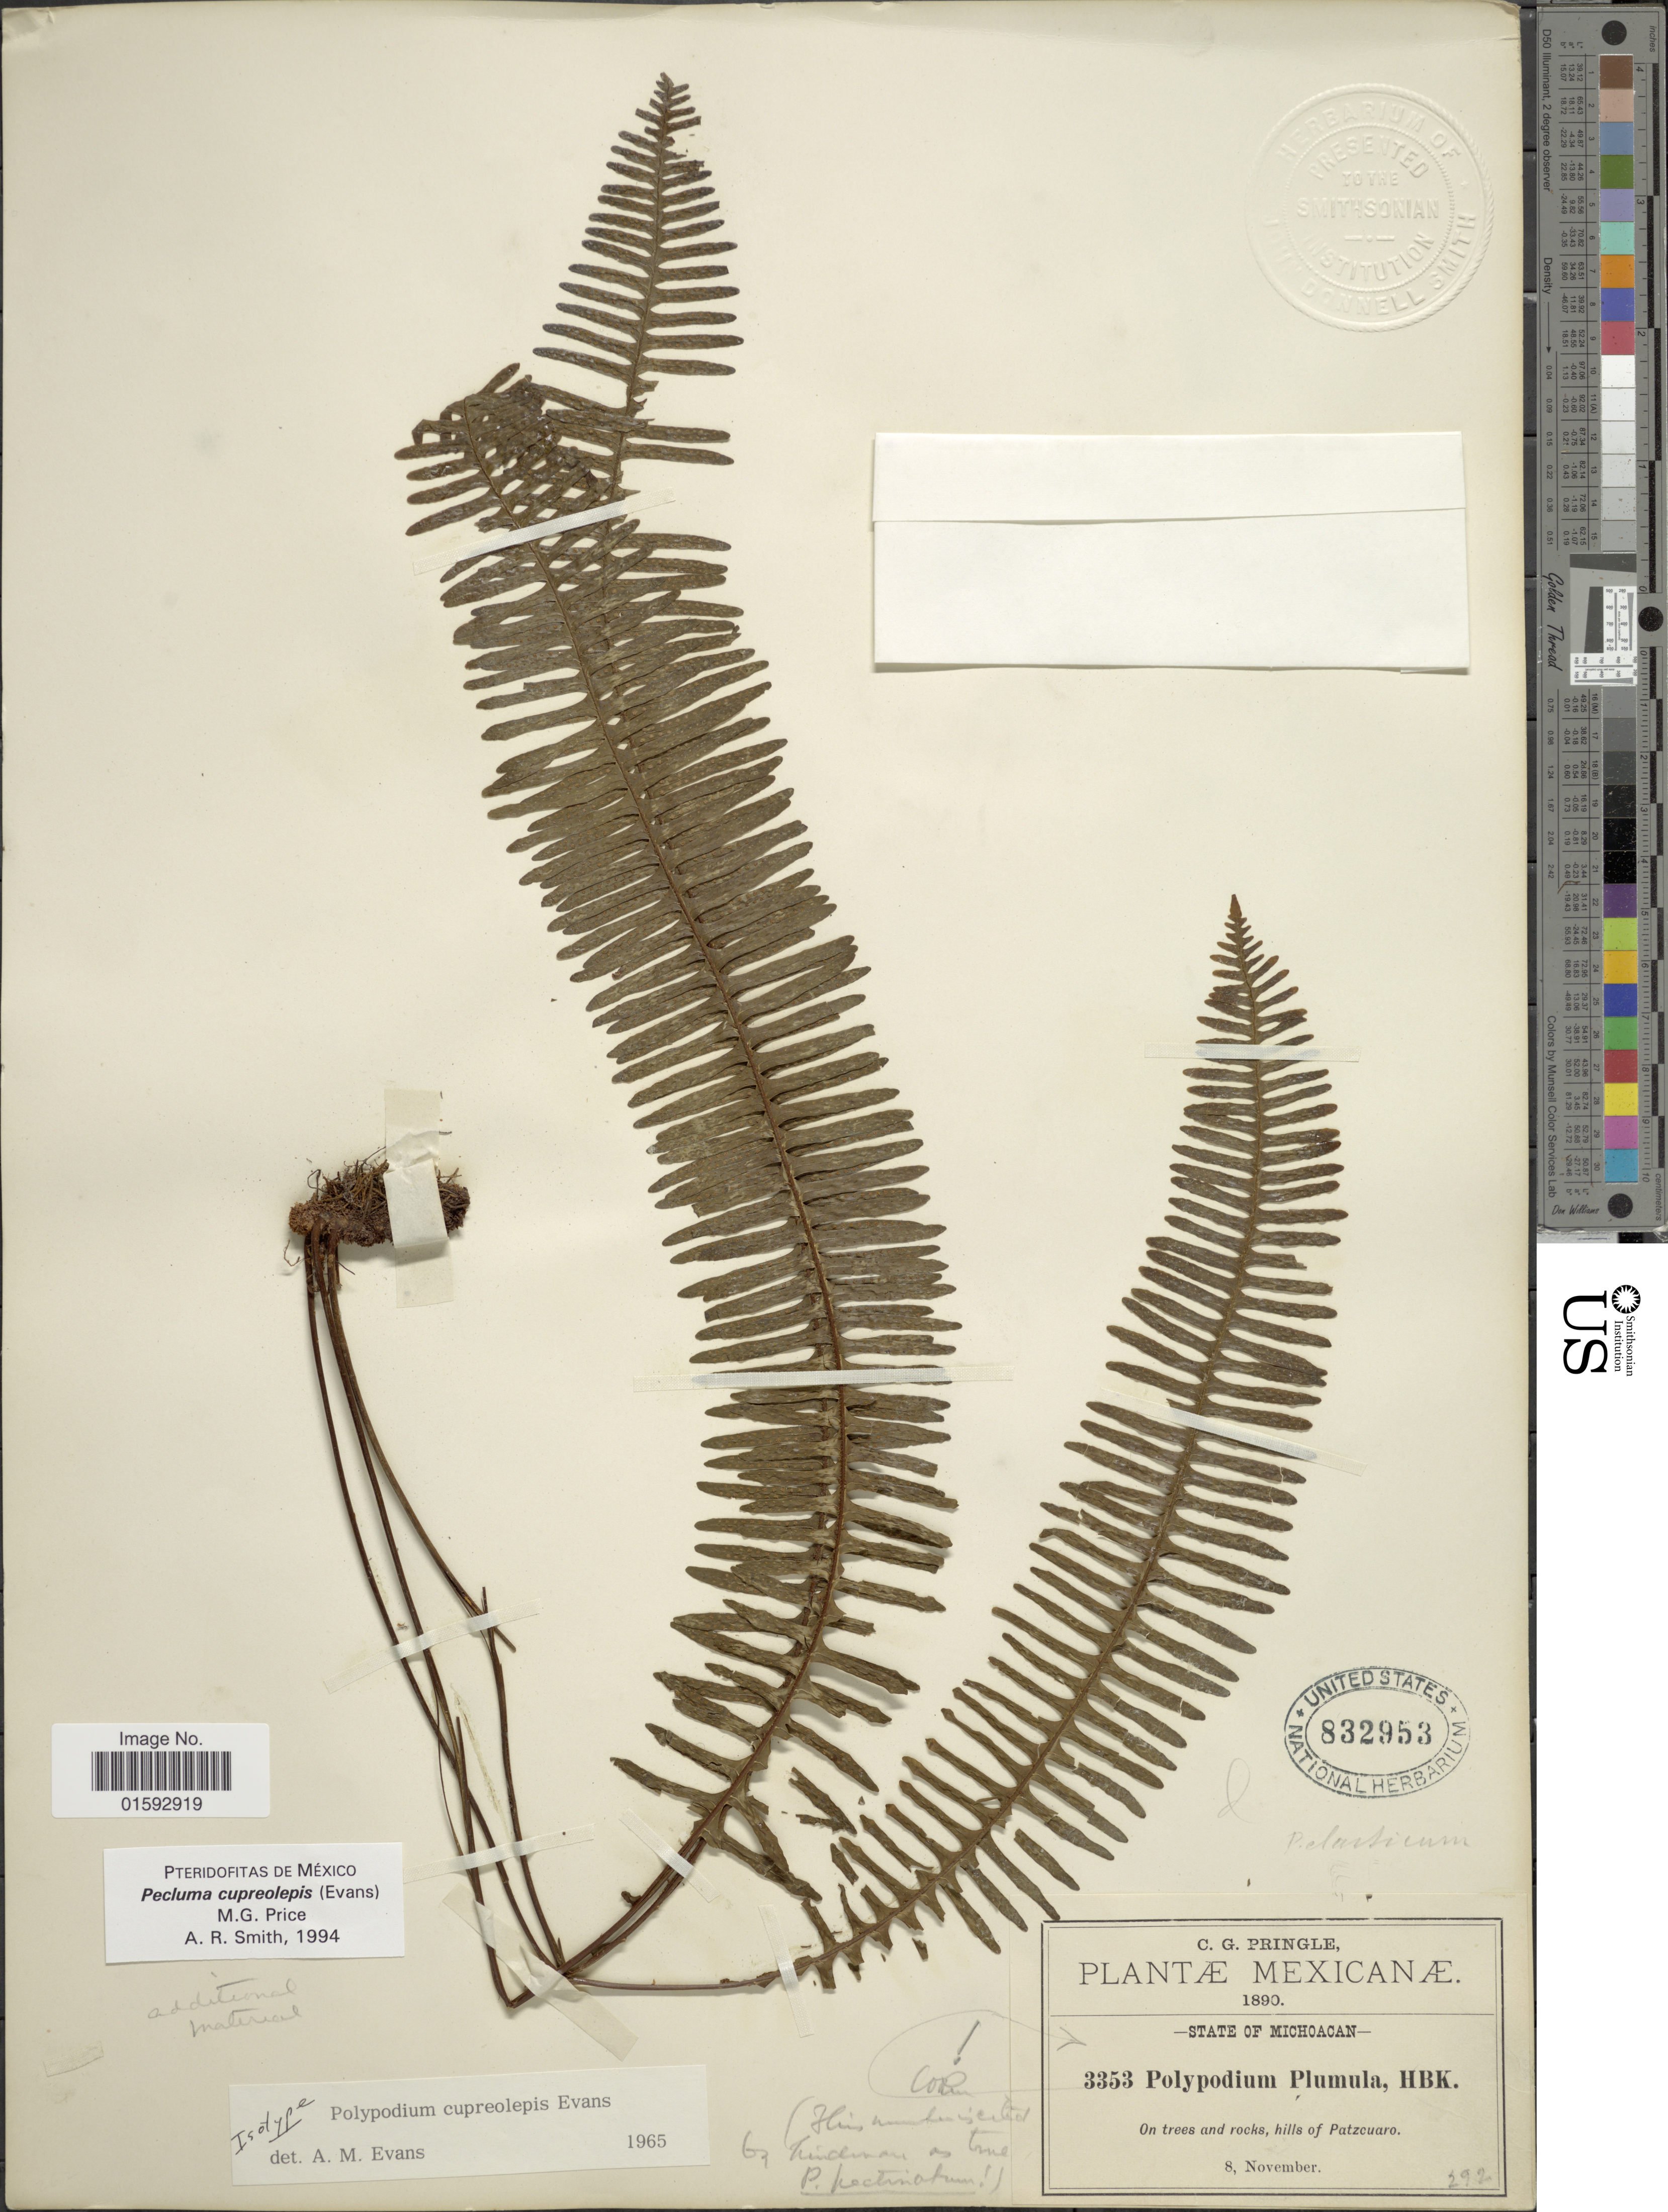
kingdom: Plantae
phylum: Tracheophyta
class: Polypodiopsida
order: Polypodiales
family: Polypodiaceae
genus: Pecluma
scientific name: Pecluma cupreolepis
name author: (A.M. Evans) M.G. Price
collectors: C. G. Pringle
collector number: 3353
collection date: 1890-11-08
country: Mexico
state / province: Michoacán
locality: On trees and rocks, hills of Patzcuaro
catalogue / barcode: US 832953